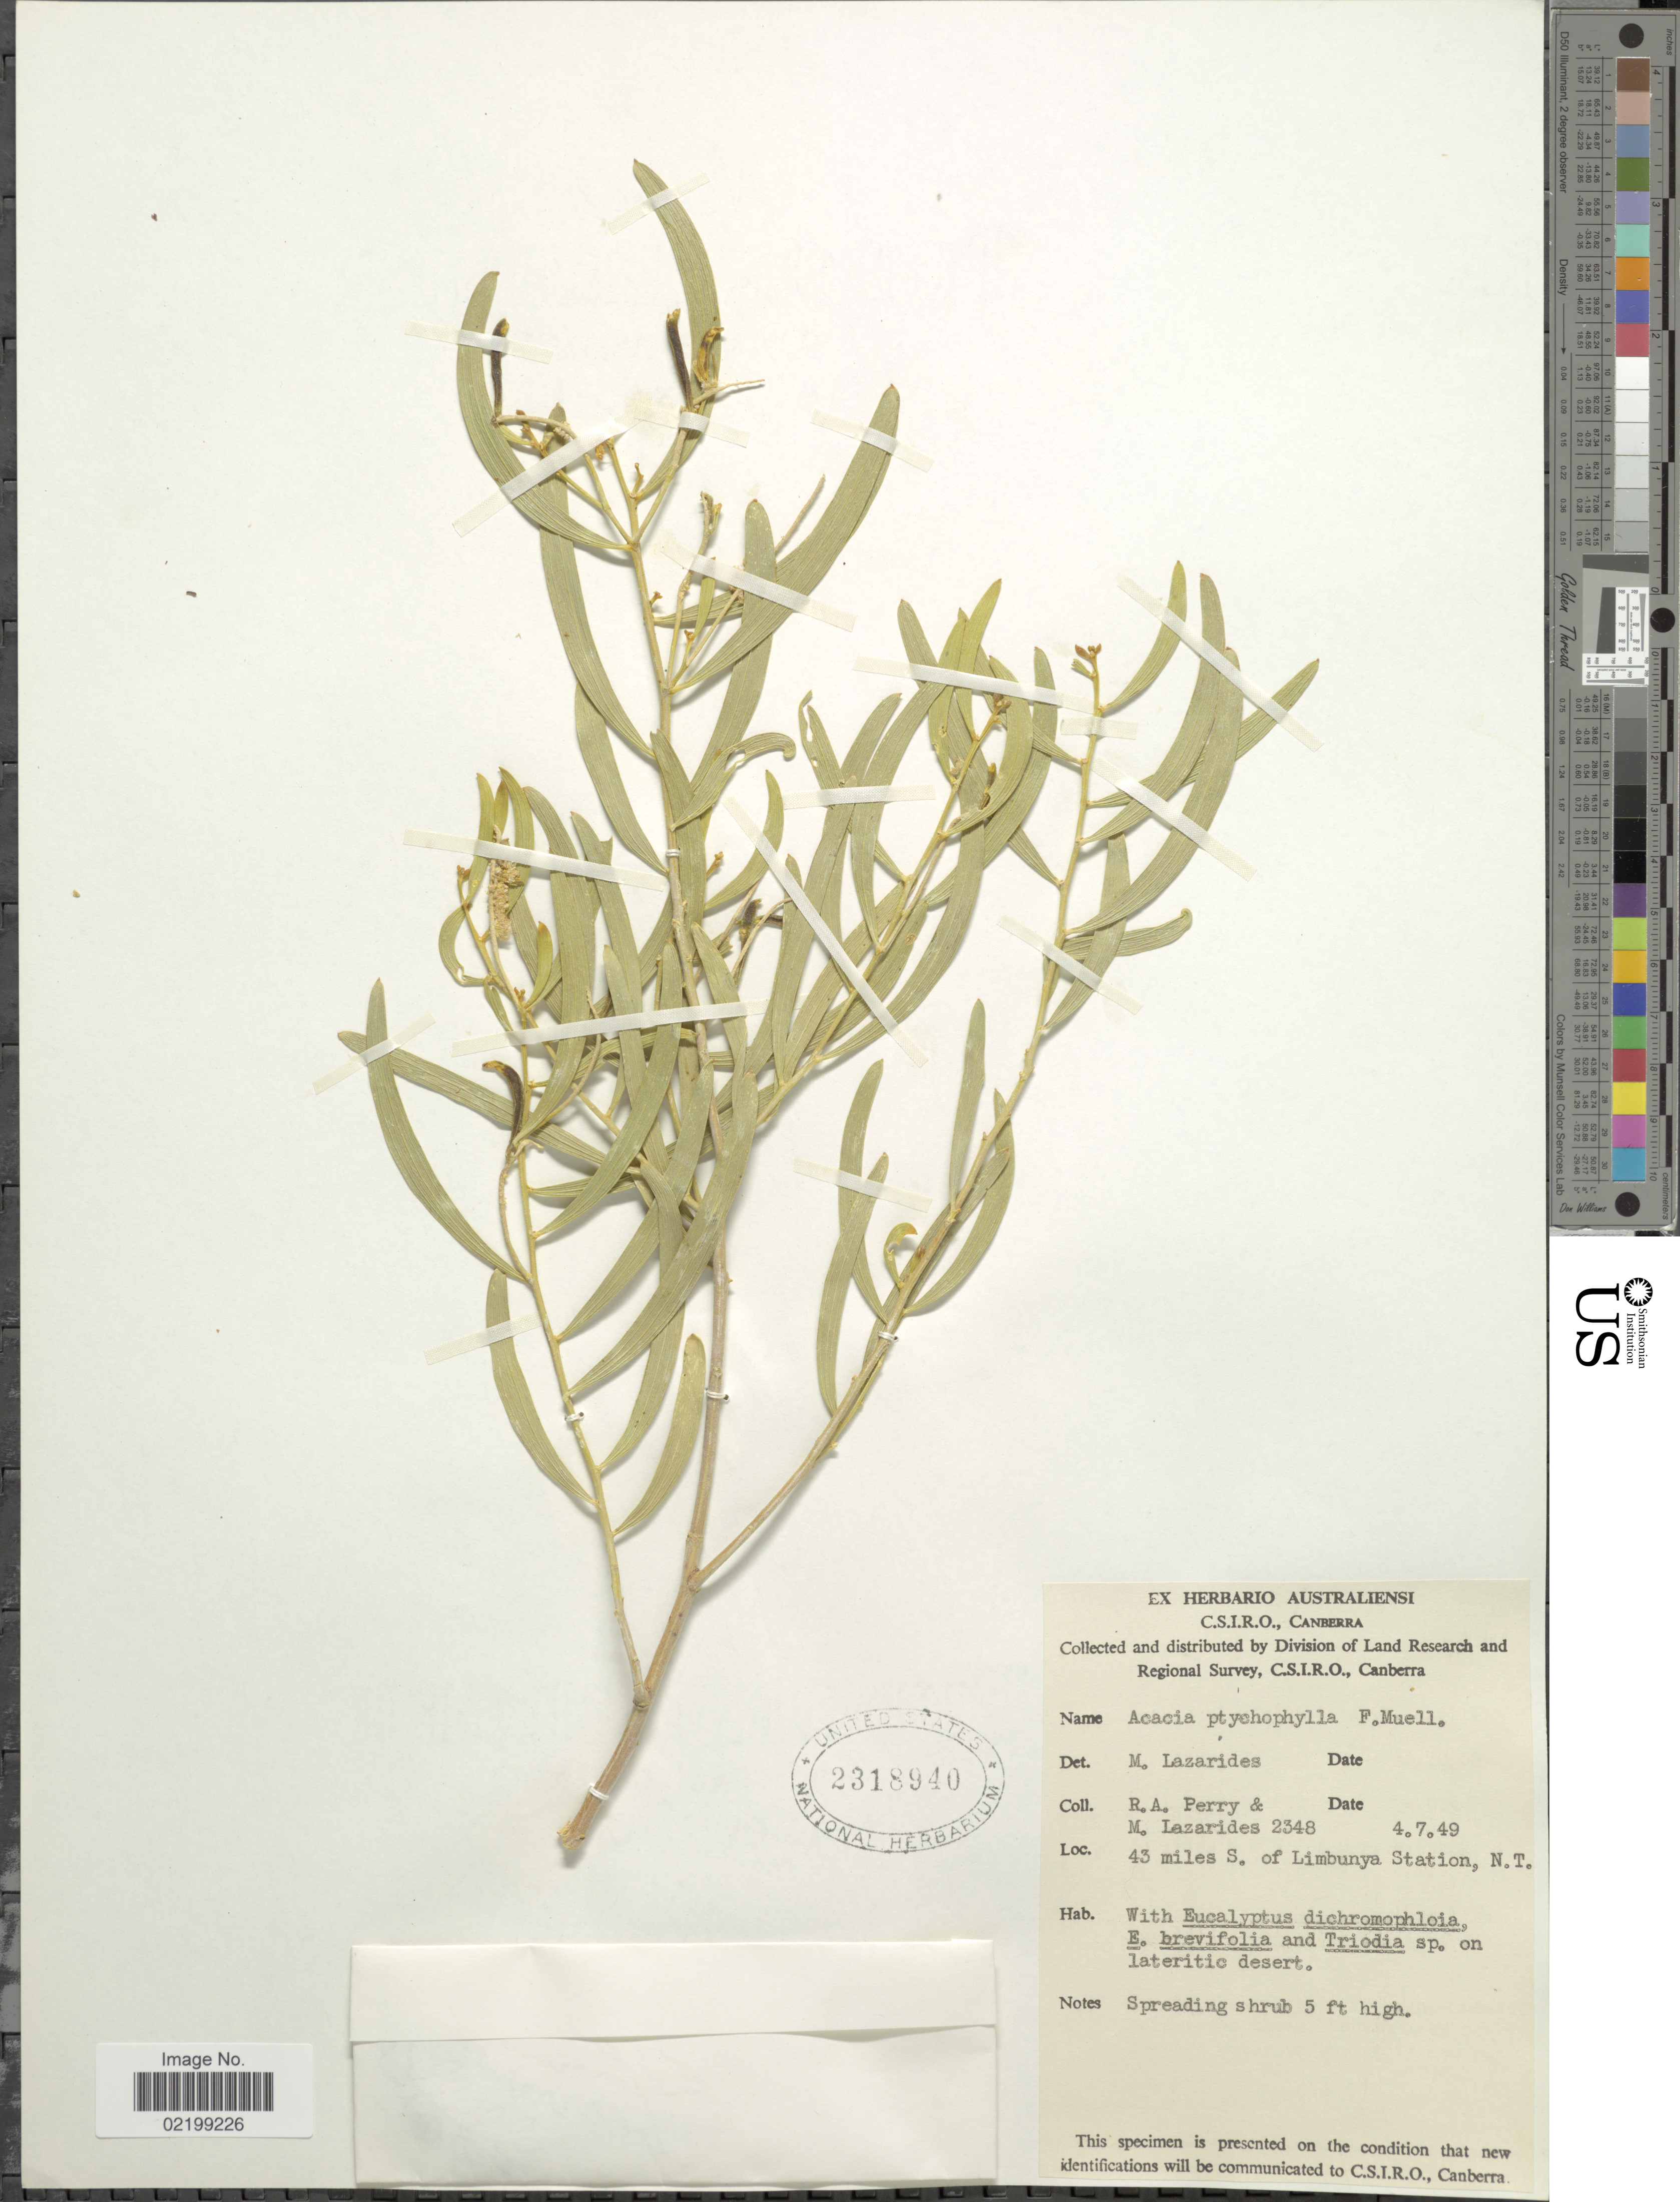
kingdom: Plantae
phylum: Tracheophyta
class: Magnoliopsida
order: Fabales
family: Fabaceae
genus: Acacia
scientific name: Acacia ptychophylla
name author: F. Muell.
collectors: Perry, R. A. & M. Lazarides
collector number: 2348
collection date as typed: Transcribed d/m/y: 4/7/49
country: Australia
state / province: Northern Territory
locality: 43 miles S. of Limbuyna Station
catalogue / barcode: US 2318940